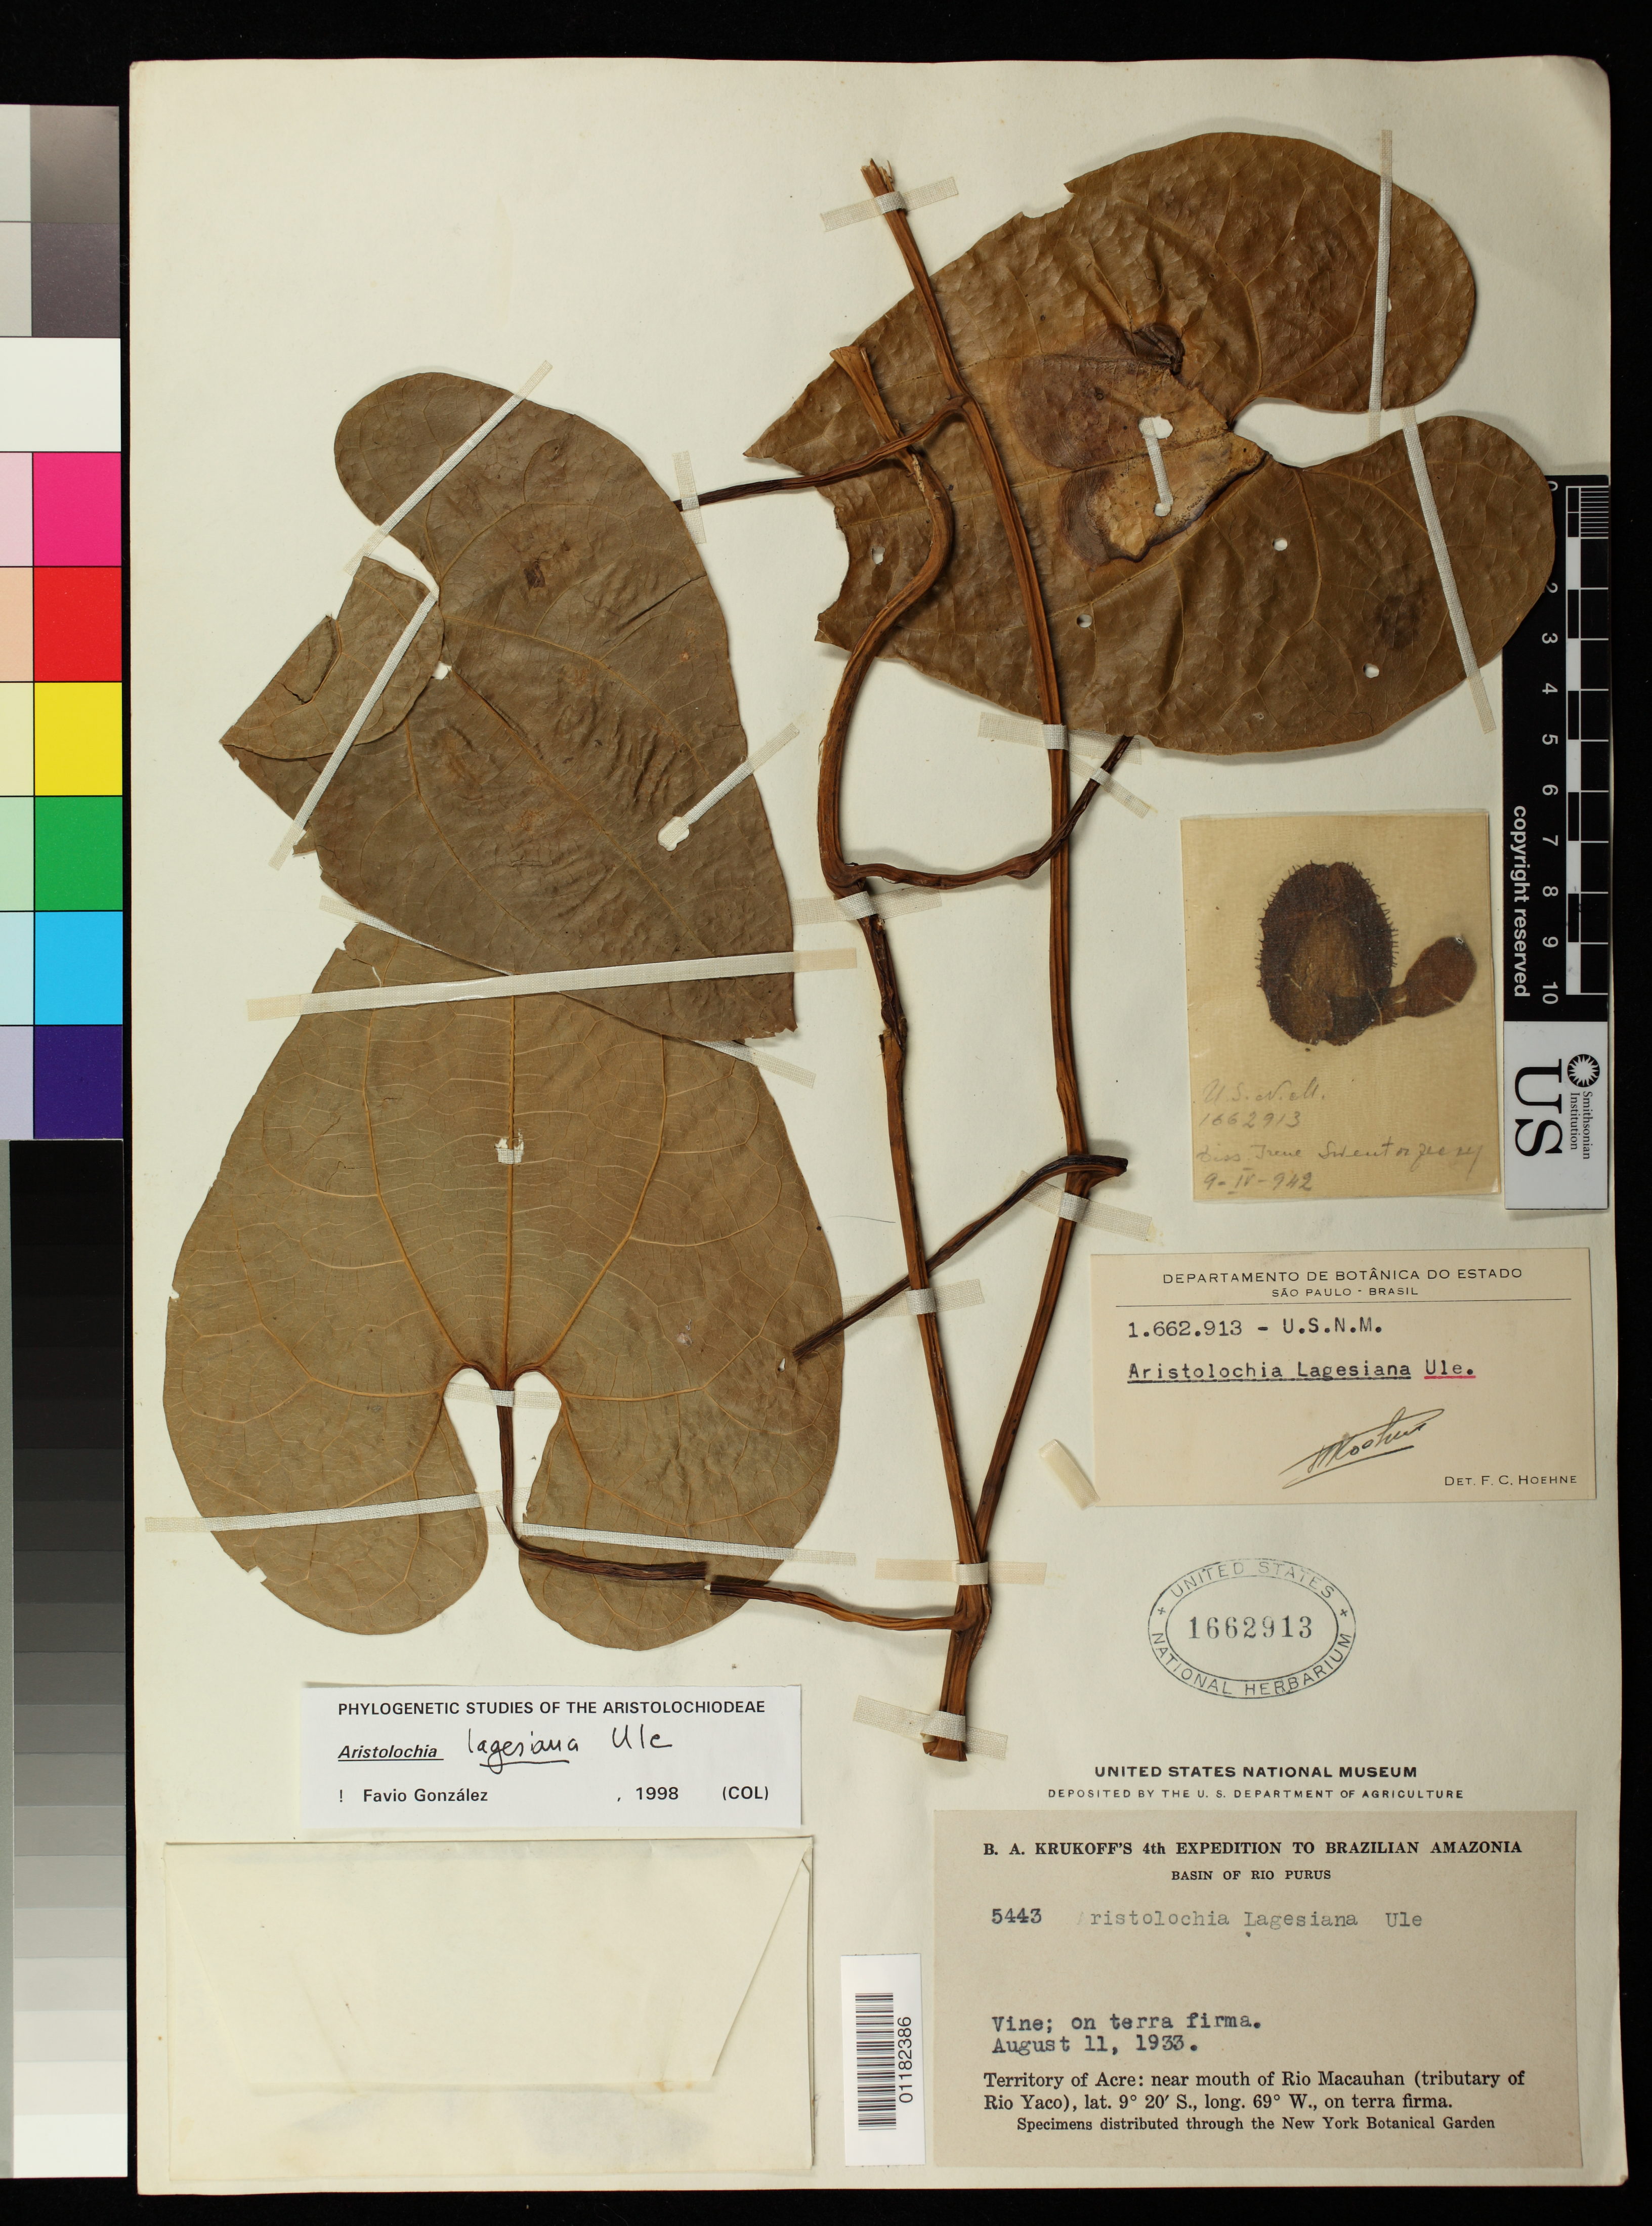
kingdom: Plantae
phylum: Tracheophyta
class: Magnoliopsida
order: Piperales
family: Aristolochiaceae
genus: Aristolochia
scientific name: Aristolochia lagesiana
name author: Ule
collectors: B. A. Krukoff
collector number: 5443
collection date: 1934-10-12/1934-11-06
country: Brazil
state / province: Acre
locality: Basin of Rio Purus, vine on terra firma, near mouth of Rio Macauhan (tributary of Rio Yaco)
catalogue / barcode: US 1662913